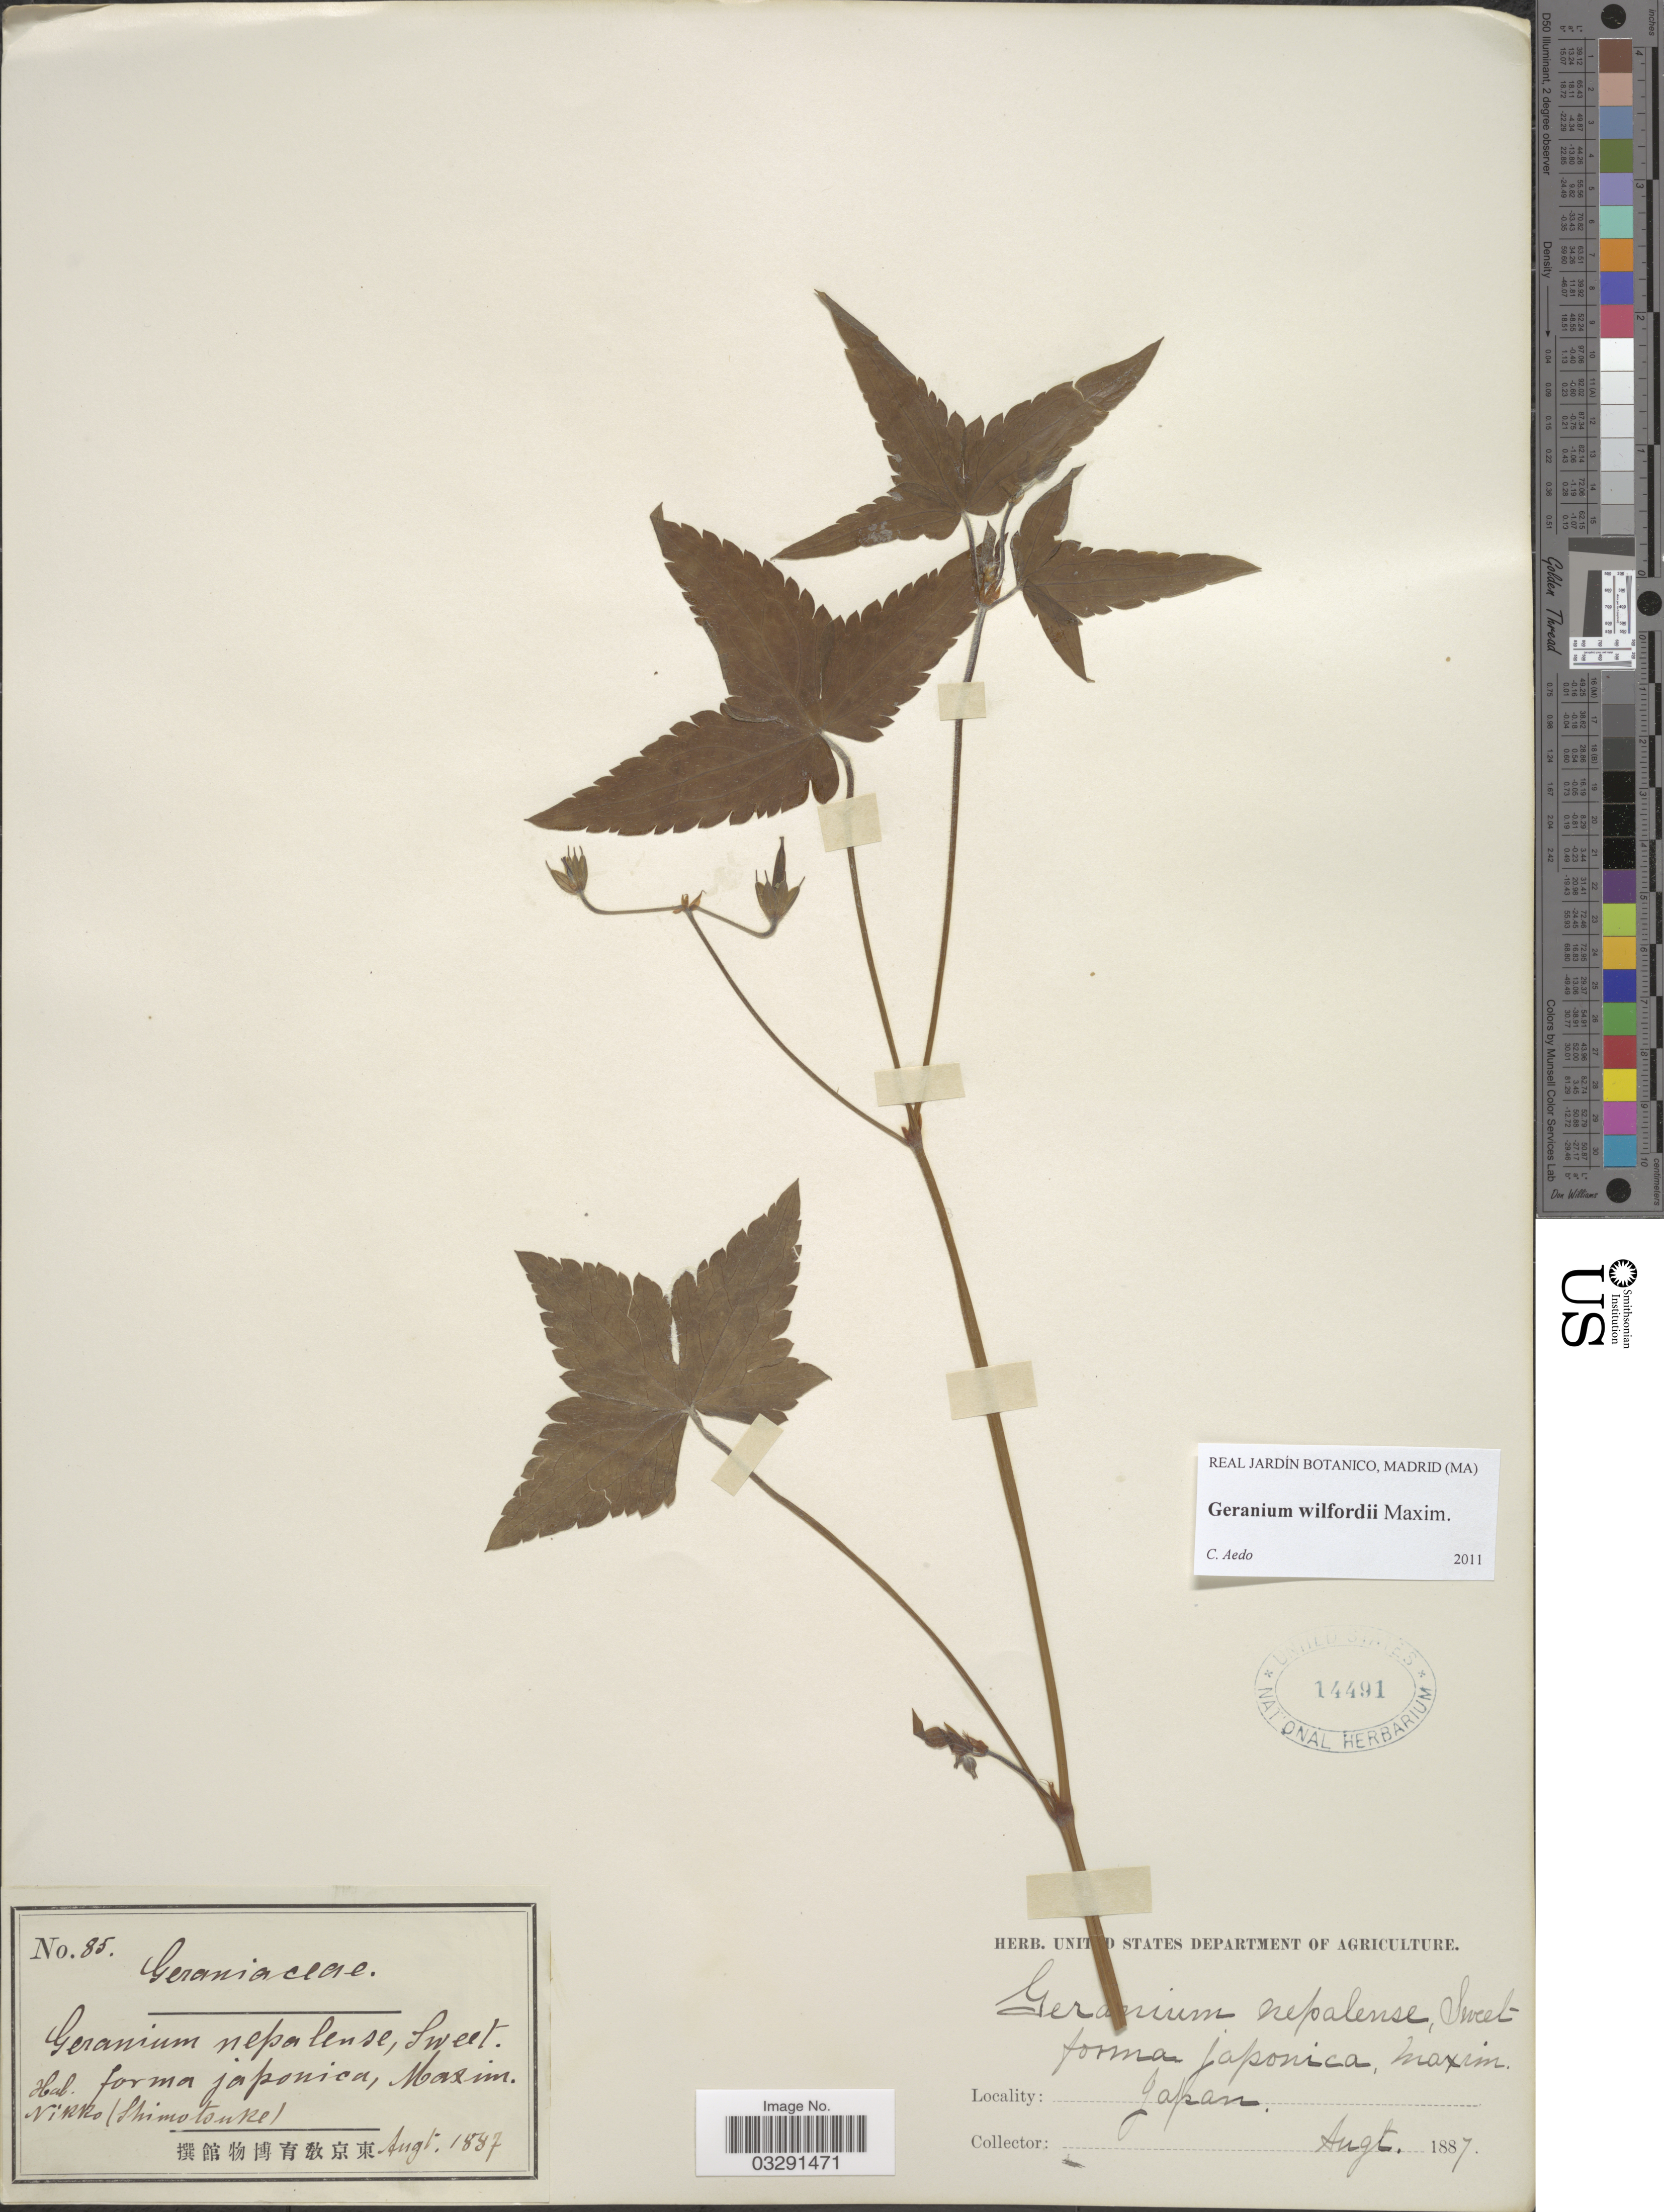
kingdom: Plantae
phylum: Tracheophyta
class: Magnoliopsida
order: Geraniales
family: Geraniaceae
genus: Geranium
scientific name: Geranium wilfordii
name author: Maxim.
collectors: ex herb. U. S. Department of Agriculture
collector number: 85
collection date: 1887-08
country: Japan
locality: Nikko (Shimotsuke).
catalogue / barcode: US 14491